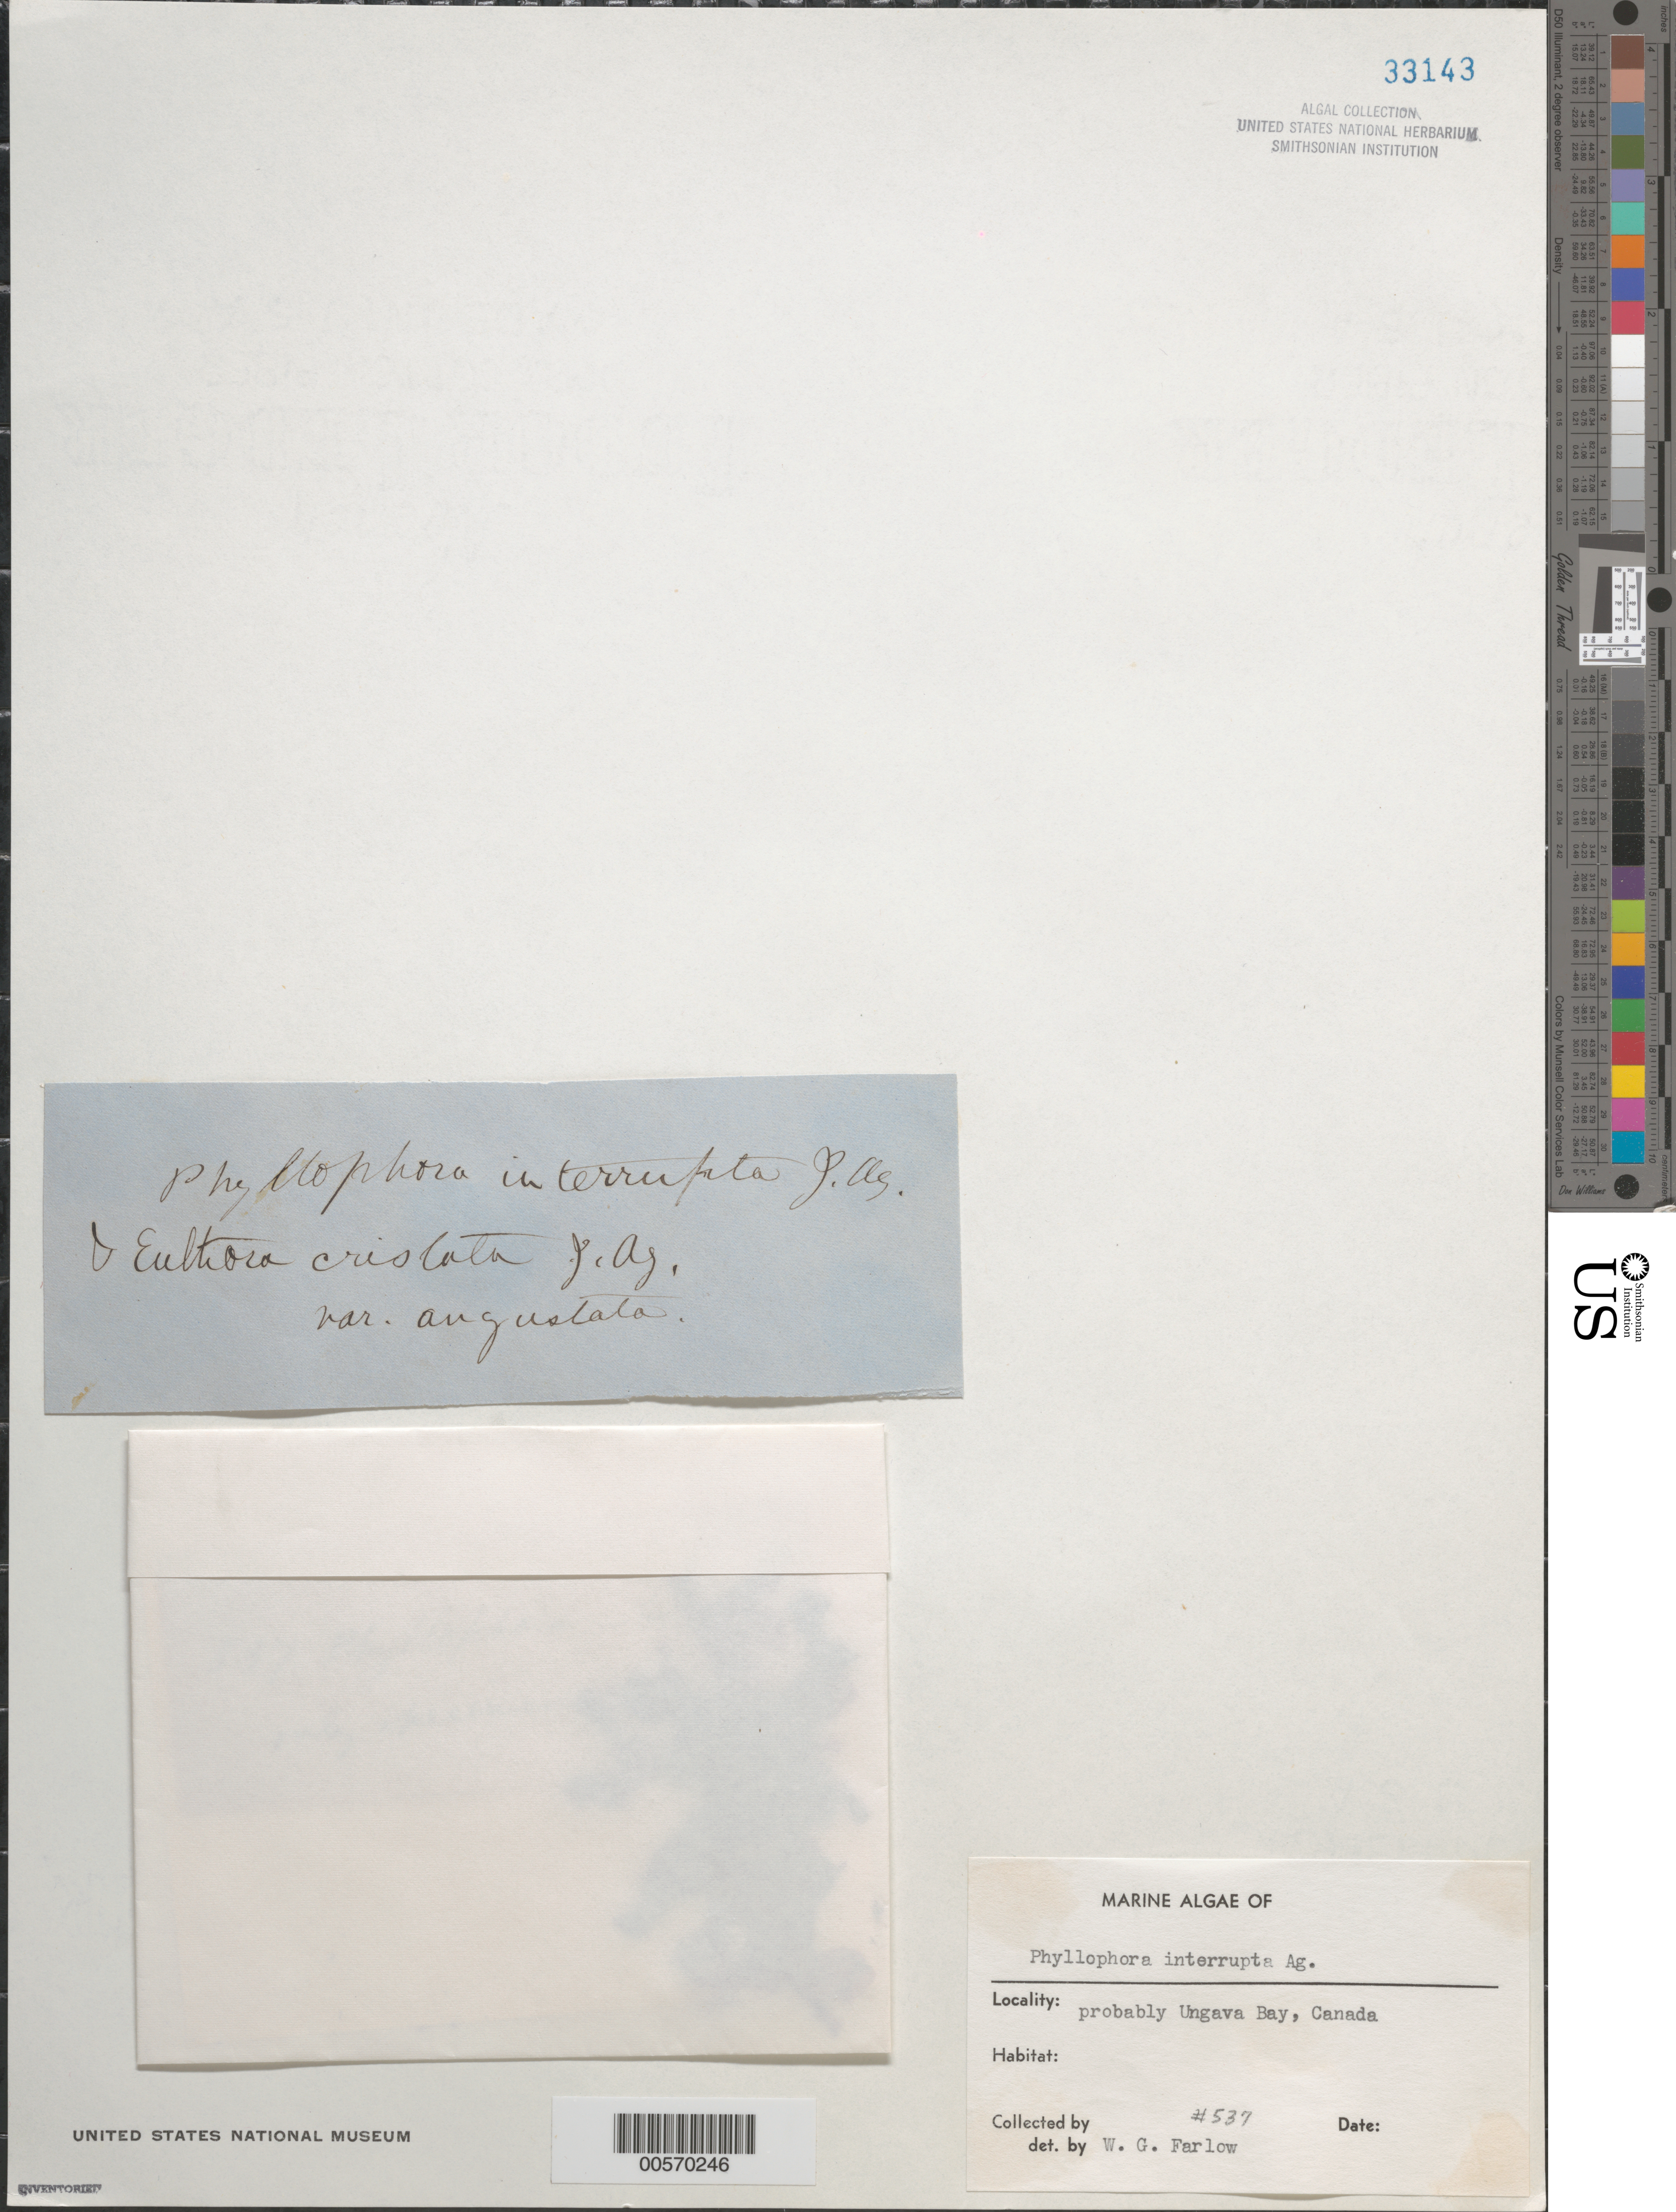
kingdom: Plantae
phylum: Rhodophyta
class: Florideophyceae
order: Gigartinales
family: Phyllophoraceae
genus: Coccotylus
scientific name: Coccotylus truncatus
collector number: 537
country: Canada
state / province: Quebec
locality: Probably ungava bay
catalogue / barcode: US 33143